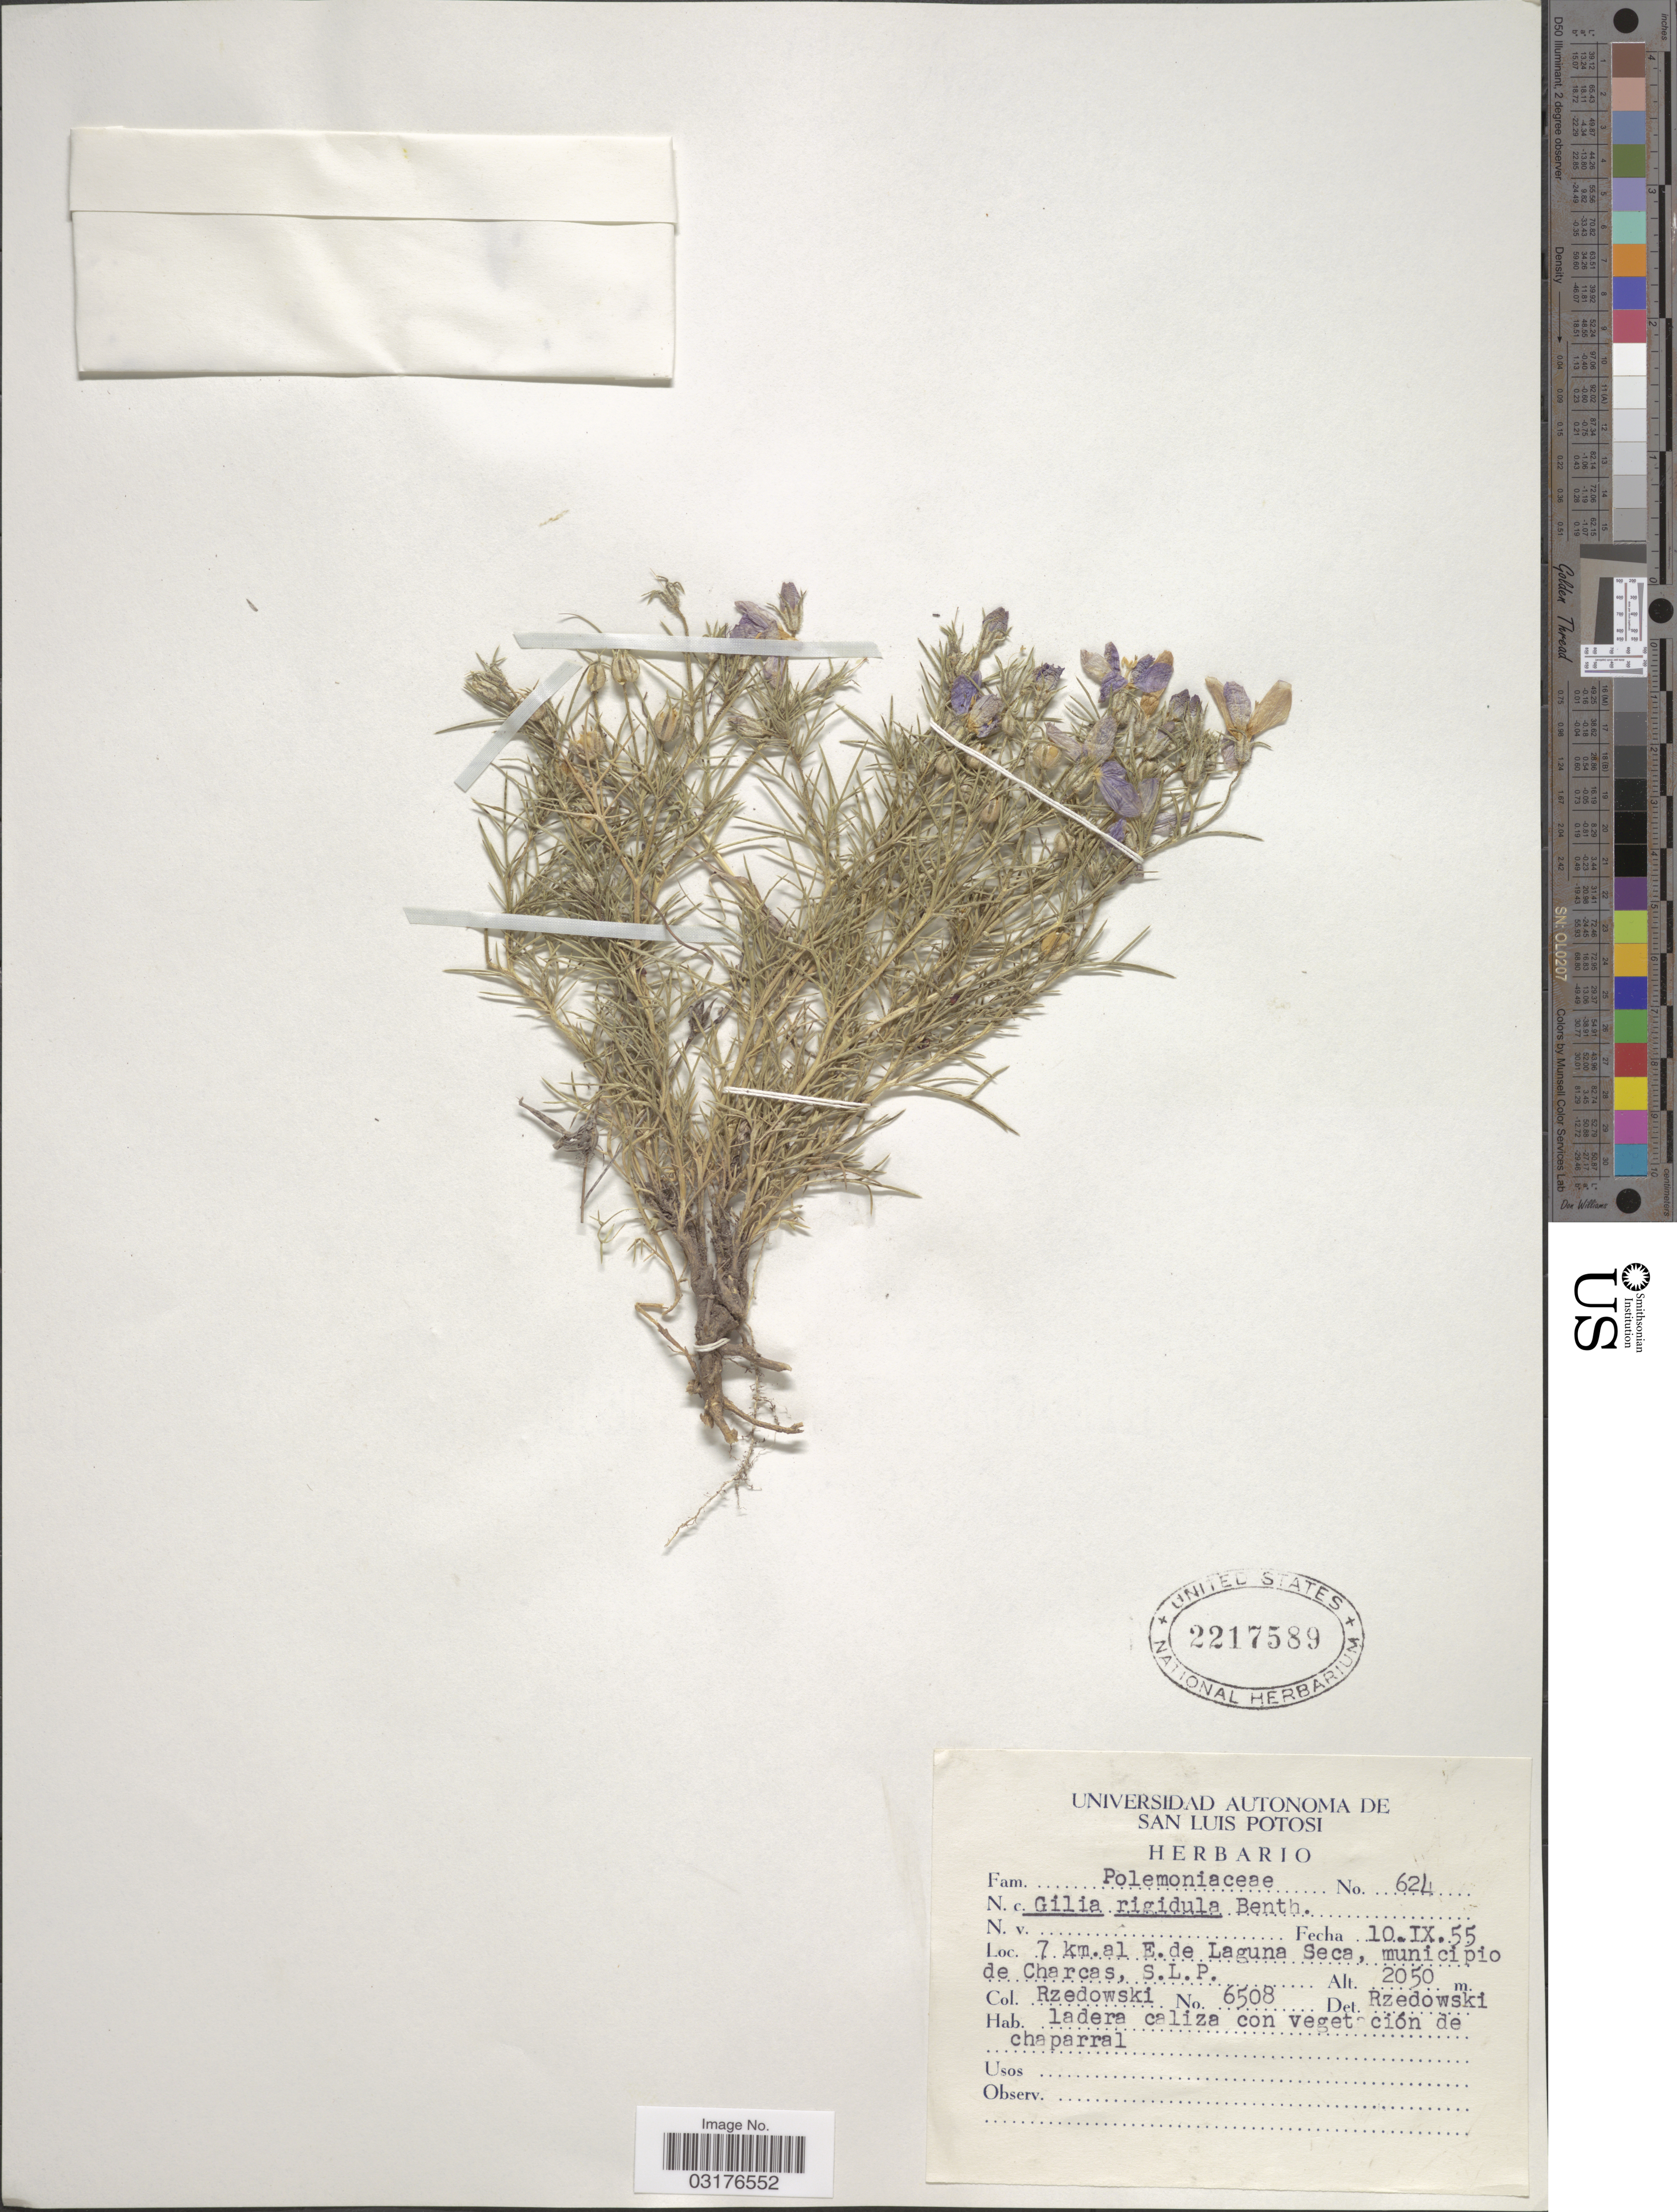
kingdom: Plantae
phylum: Tracheophyta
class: Magnoliopsida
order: Ericales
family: Polemoniaceae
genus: Giliastrum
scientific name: Giliastrum acerosum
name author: (A. Gray) Rydb.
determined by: Strong, Mark T., (BOT), Smithsonian Institution - National Museum of Natural History (UNITED STATES)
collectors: Rzedowski, --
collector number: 6508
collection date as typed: Transcribed d/m/y: 10/9/55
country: Mexico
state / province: San Luis Potosí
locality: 7 km. al E. de Laguna Seca, municipio de Charcas, S.L.P.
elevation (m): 2050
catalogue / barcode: US 2217589